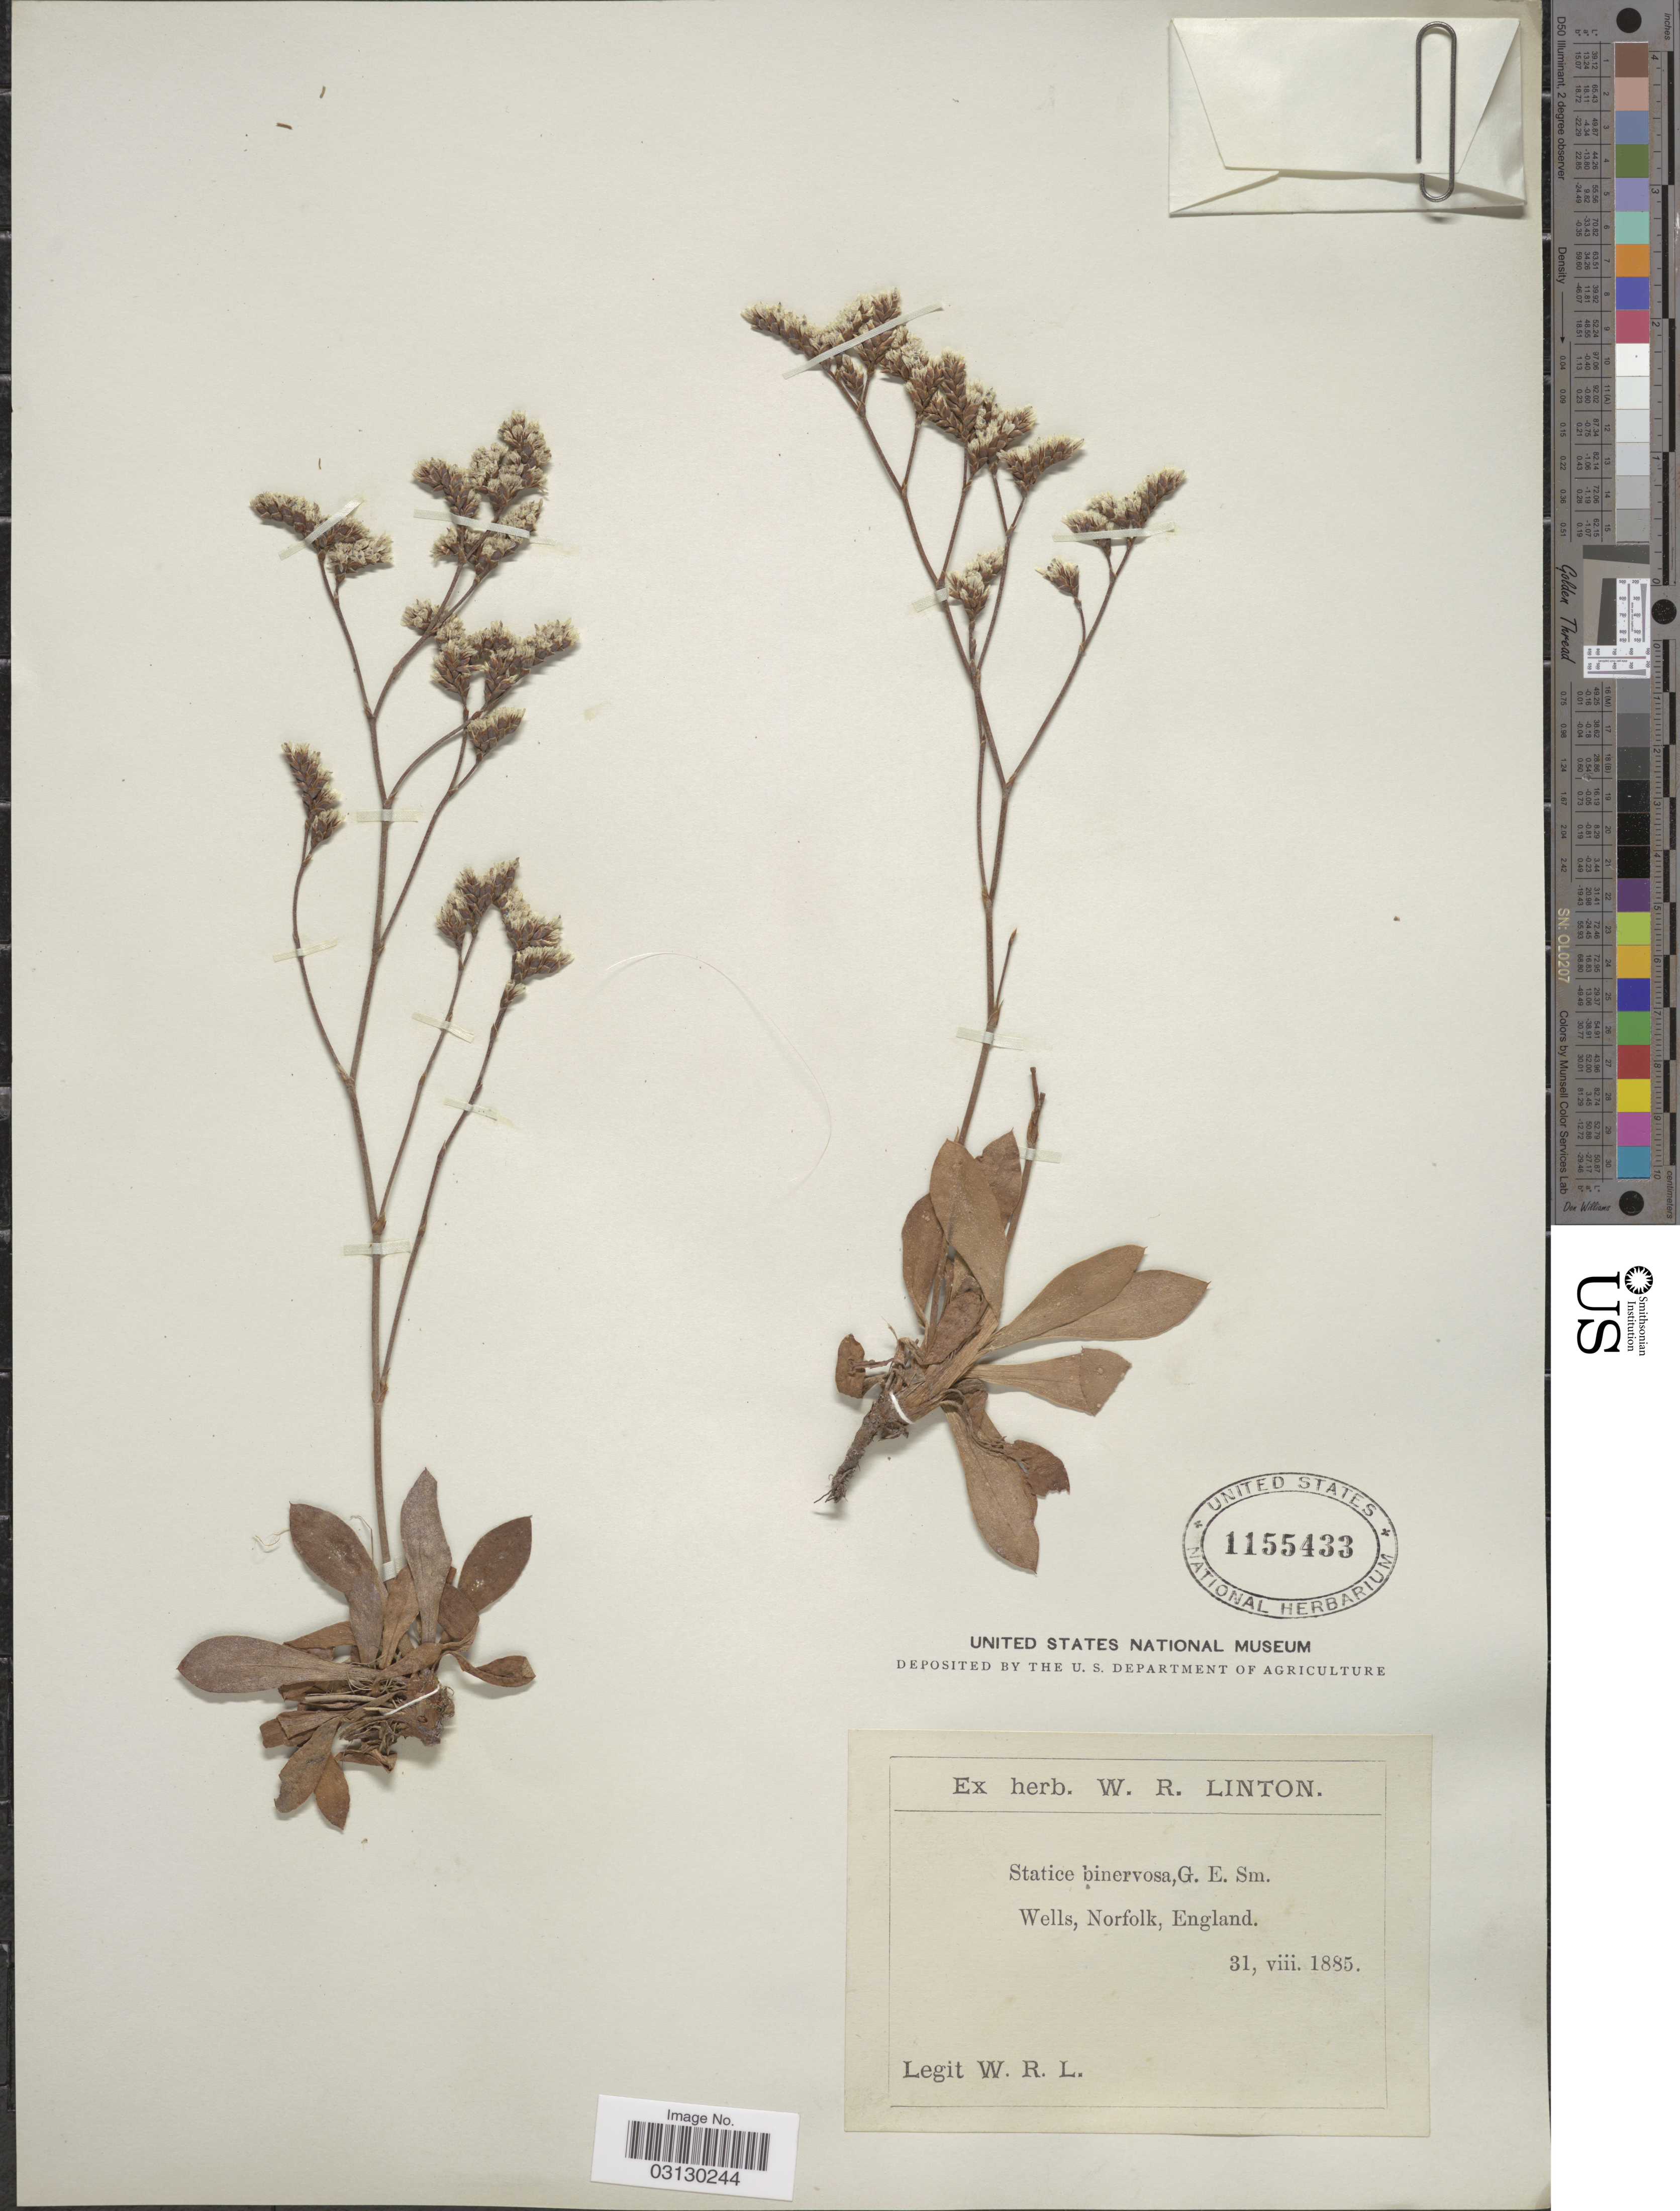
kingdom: Plantae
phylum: Tracheophyta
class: Magnoliopsida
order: Caryophyllales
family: Plumbaginaceae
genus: Limonium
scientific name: Limonium binervosum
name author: (G.E. Sm.) C.E.Salmon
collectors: W. Linton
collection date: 1885-08-31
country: United Kingdom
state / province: England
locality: Wells, Norfolk.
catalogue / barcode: US 1155433